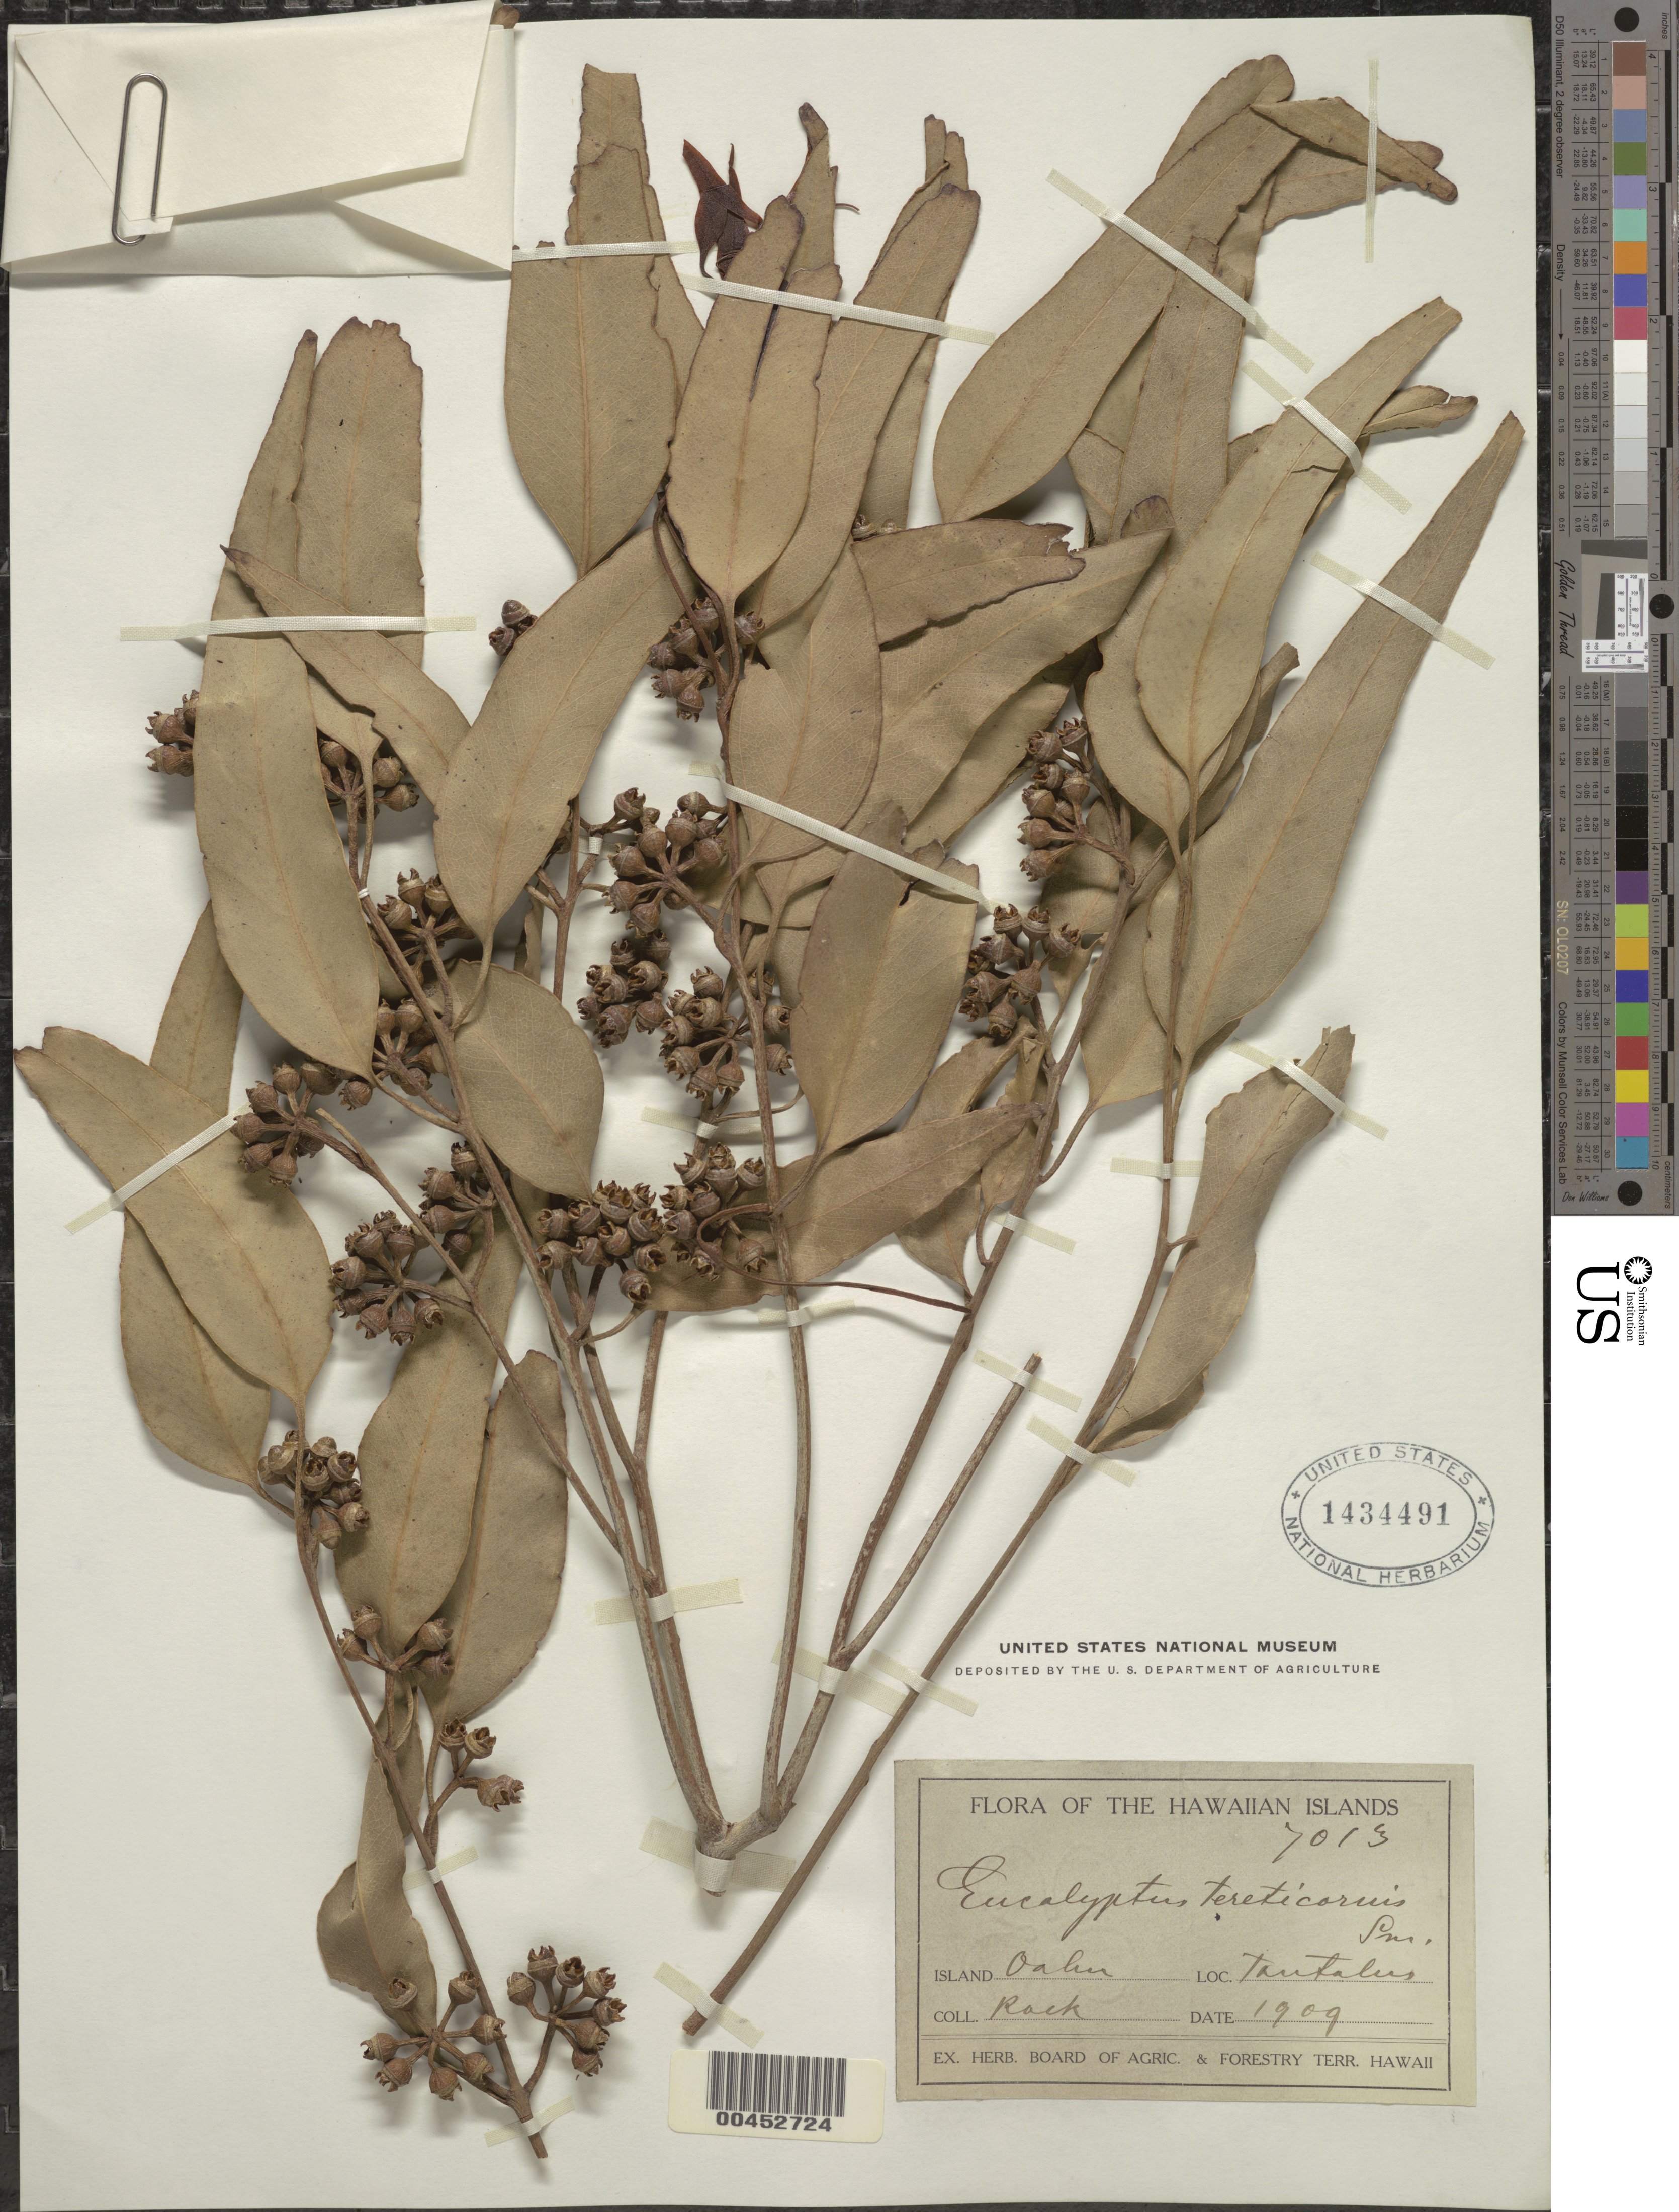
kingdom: Plantae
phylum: Tracheophyta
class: Magnoliopsida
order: Myrtales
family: Myrtaceae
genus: Eucalyptus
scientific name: Eucalyptus tereticornis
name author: Sm.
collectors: J. F. Rock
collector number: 7013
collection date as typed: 1909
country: United States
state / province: Hawaii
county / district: Honolulu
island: Oahu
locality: Tantalus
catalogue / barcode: US 1434491